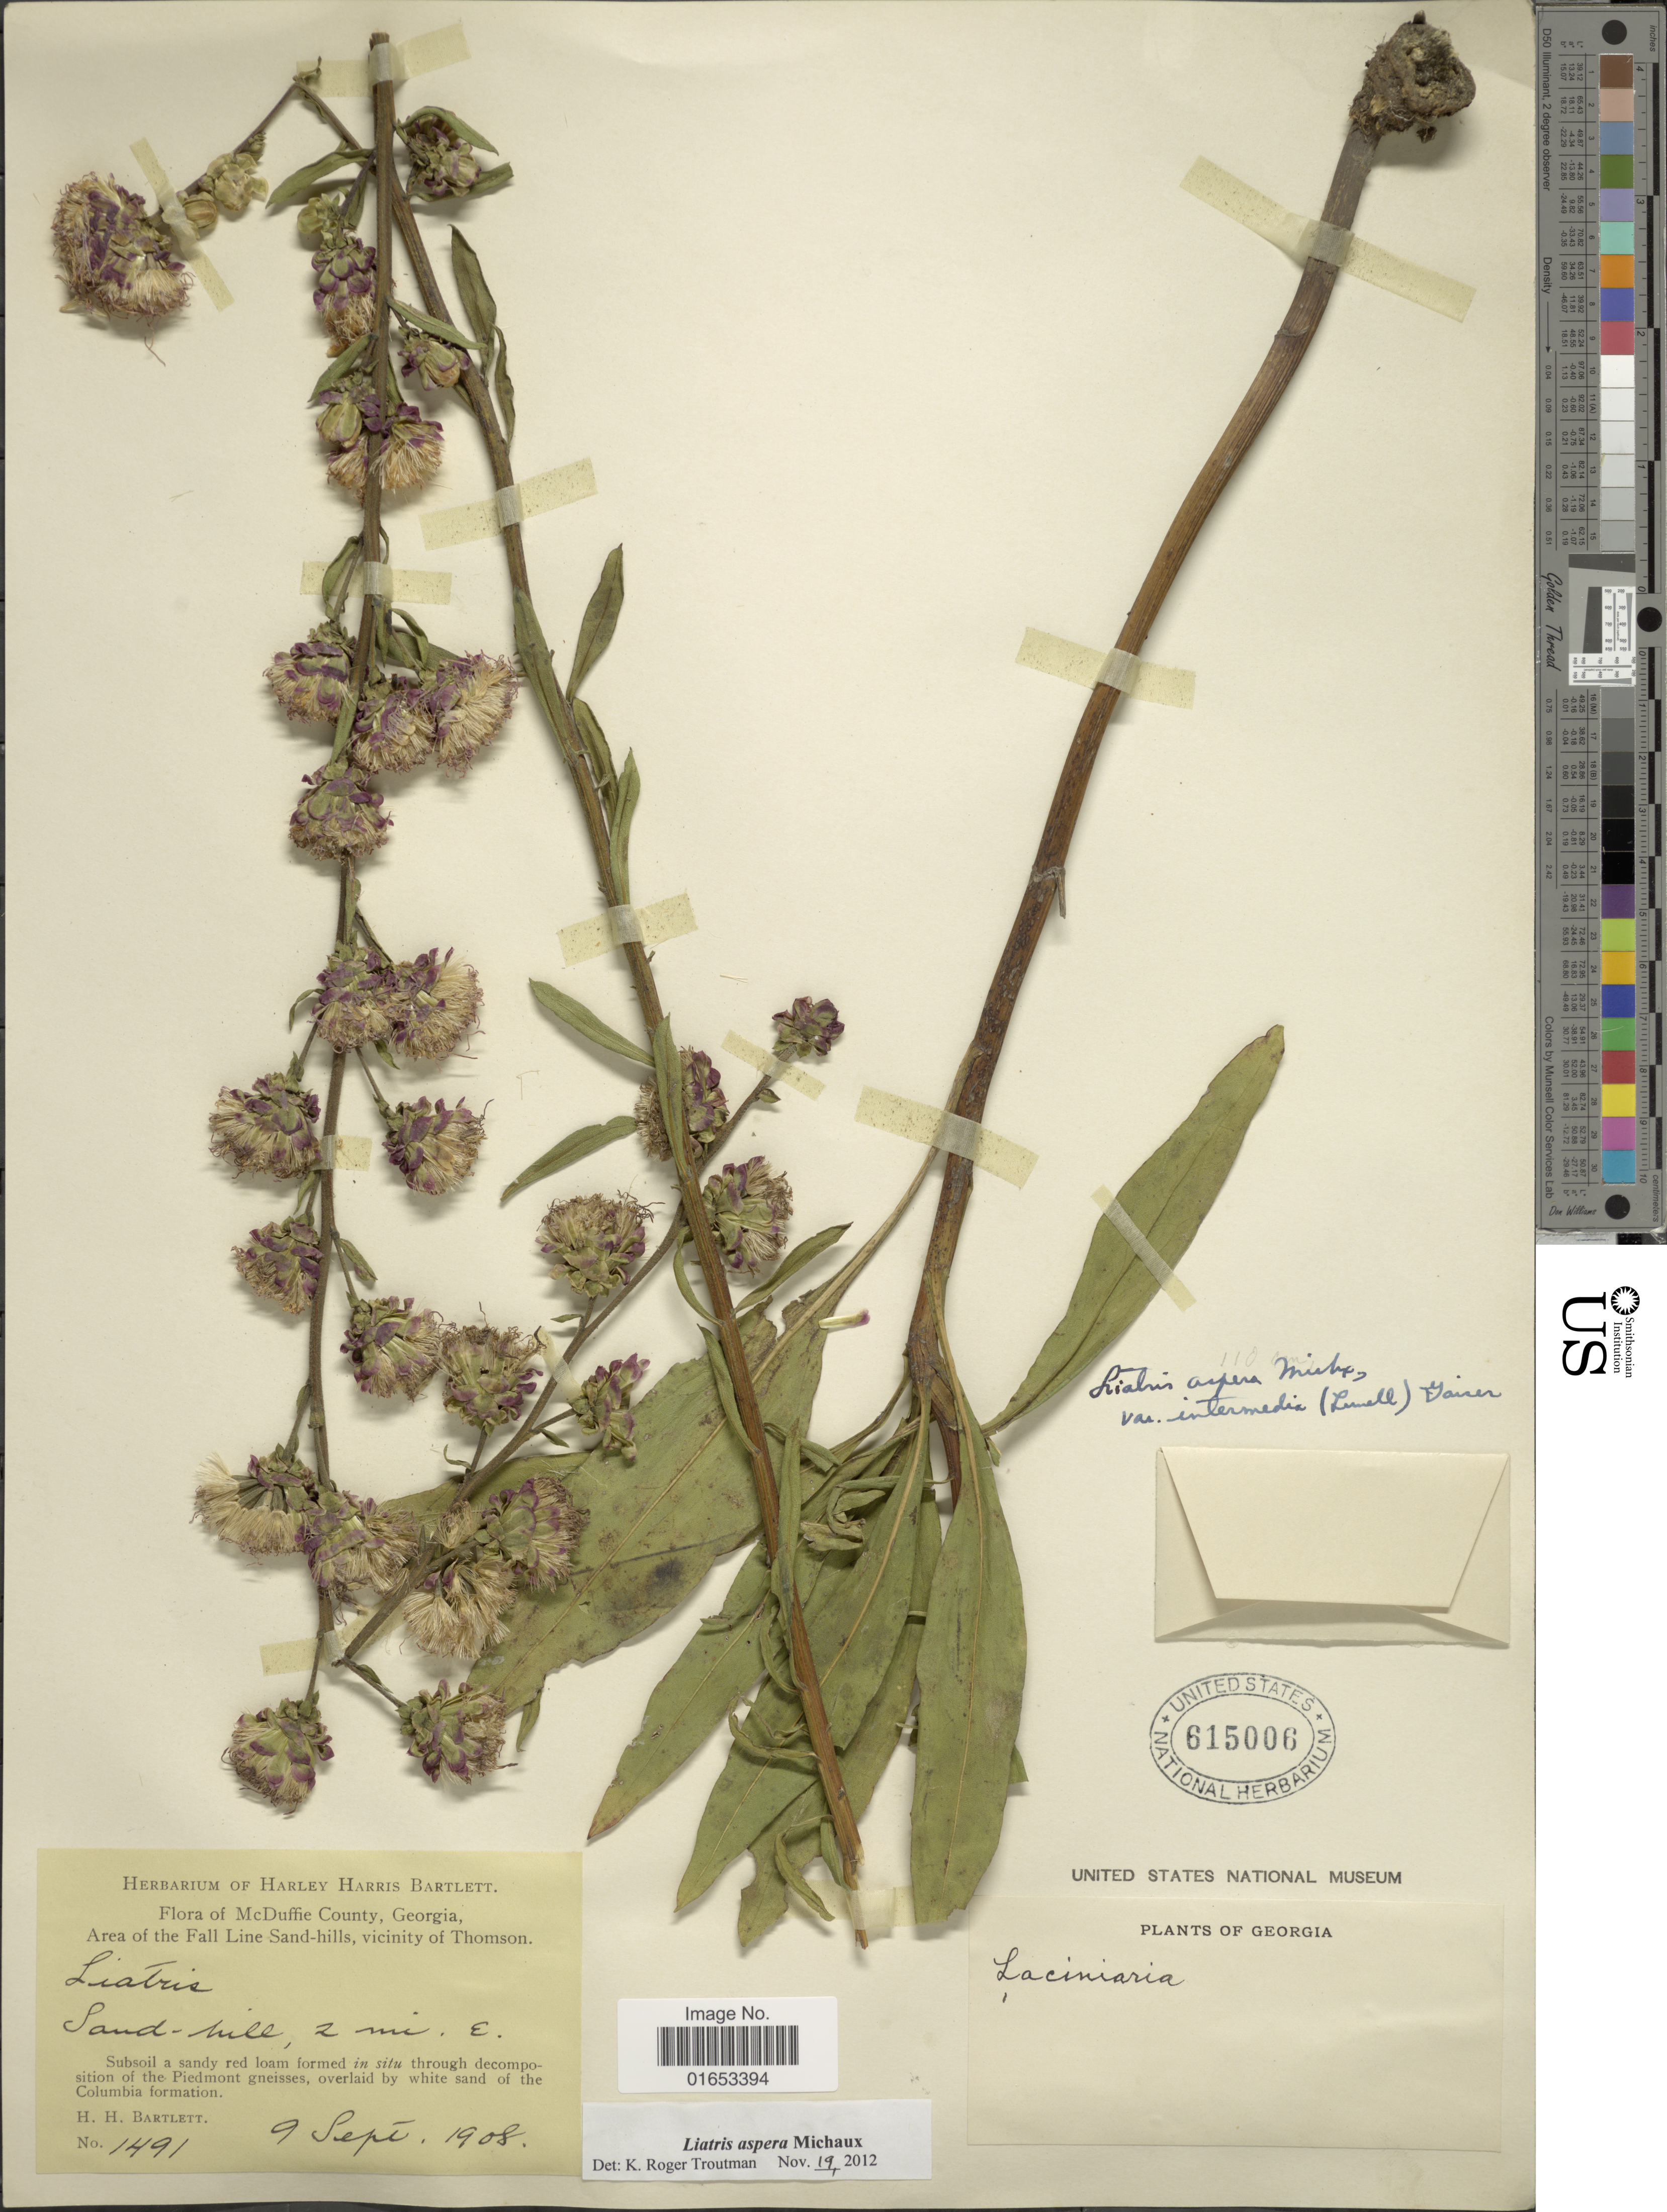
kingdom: Plantae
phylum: Tracheophyta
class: Magnoliopsida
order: Asterales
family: Asteraceae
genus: Liatris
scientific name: Liatris aspera var. intermedia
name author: (Lunell) Gaiser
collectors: H. H. Bartlett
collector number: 1491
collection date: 1908-09-09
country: United States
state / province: Georgia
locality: McDuffie County, Area of the Fall Line Sand-hills, vicinity of Thomson, Sand-hill 2 mi. E.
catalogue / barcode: US 615006